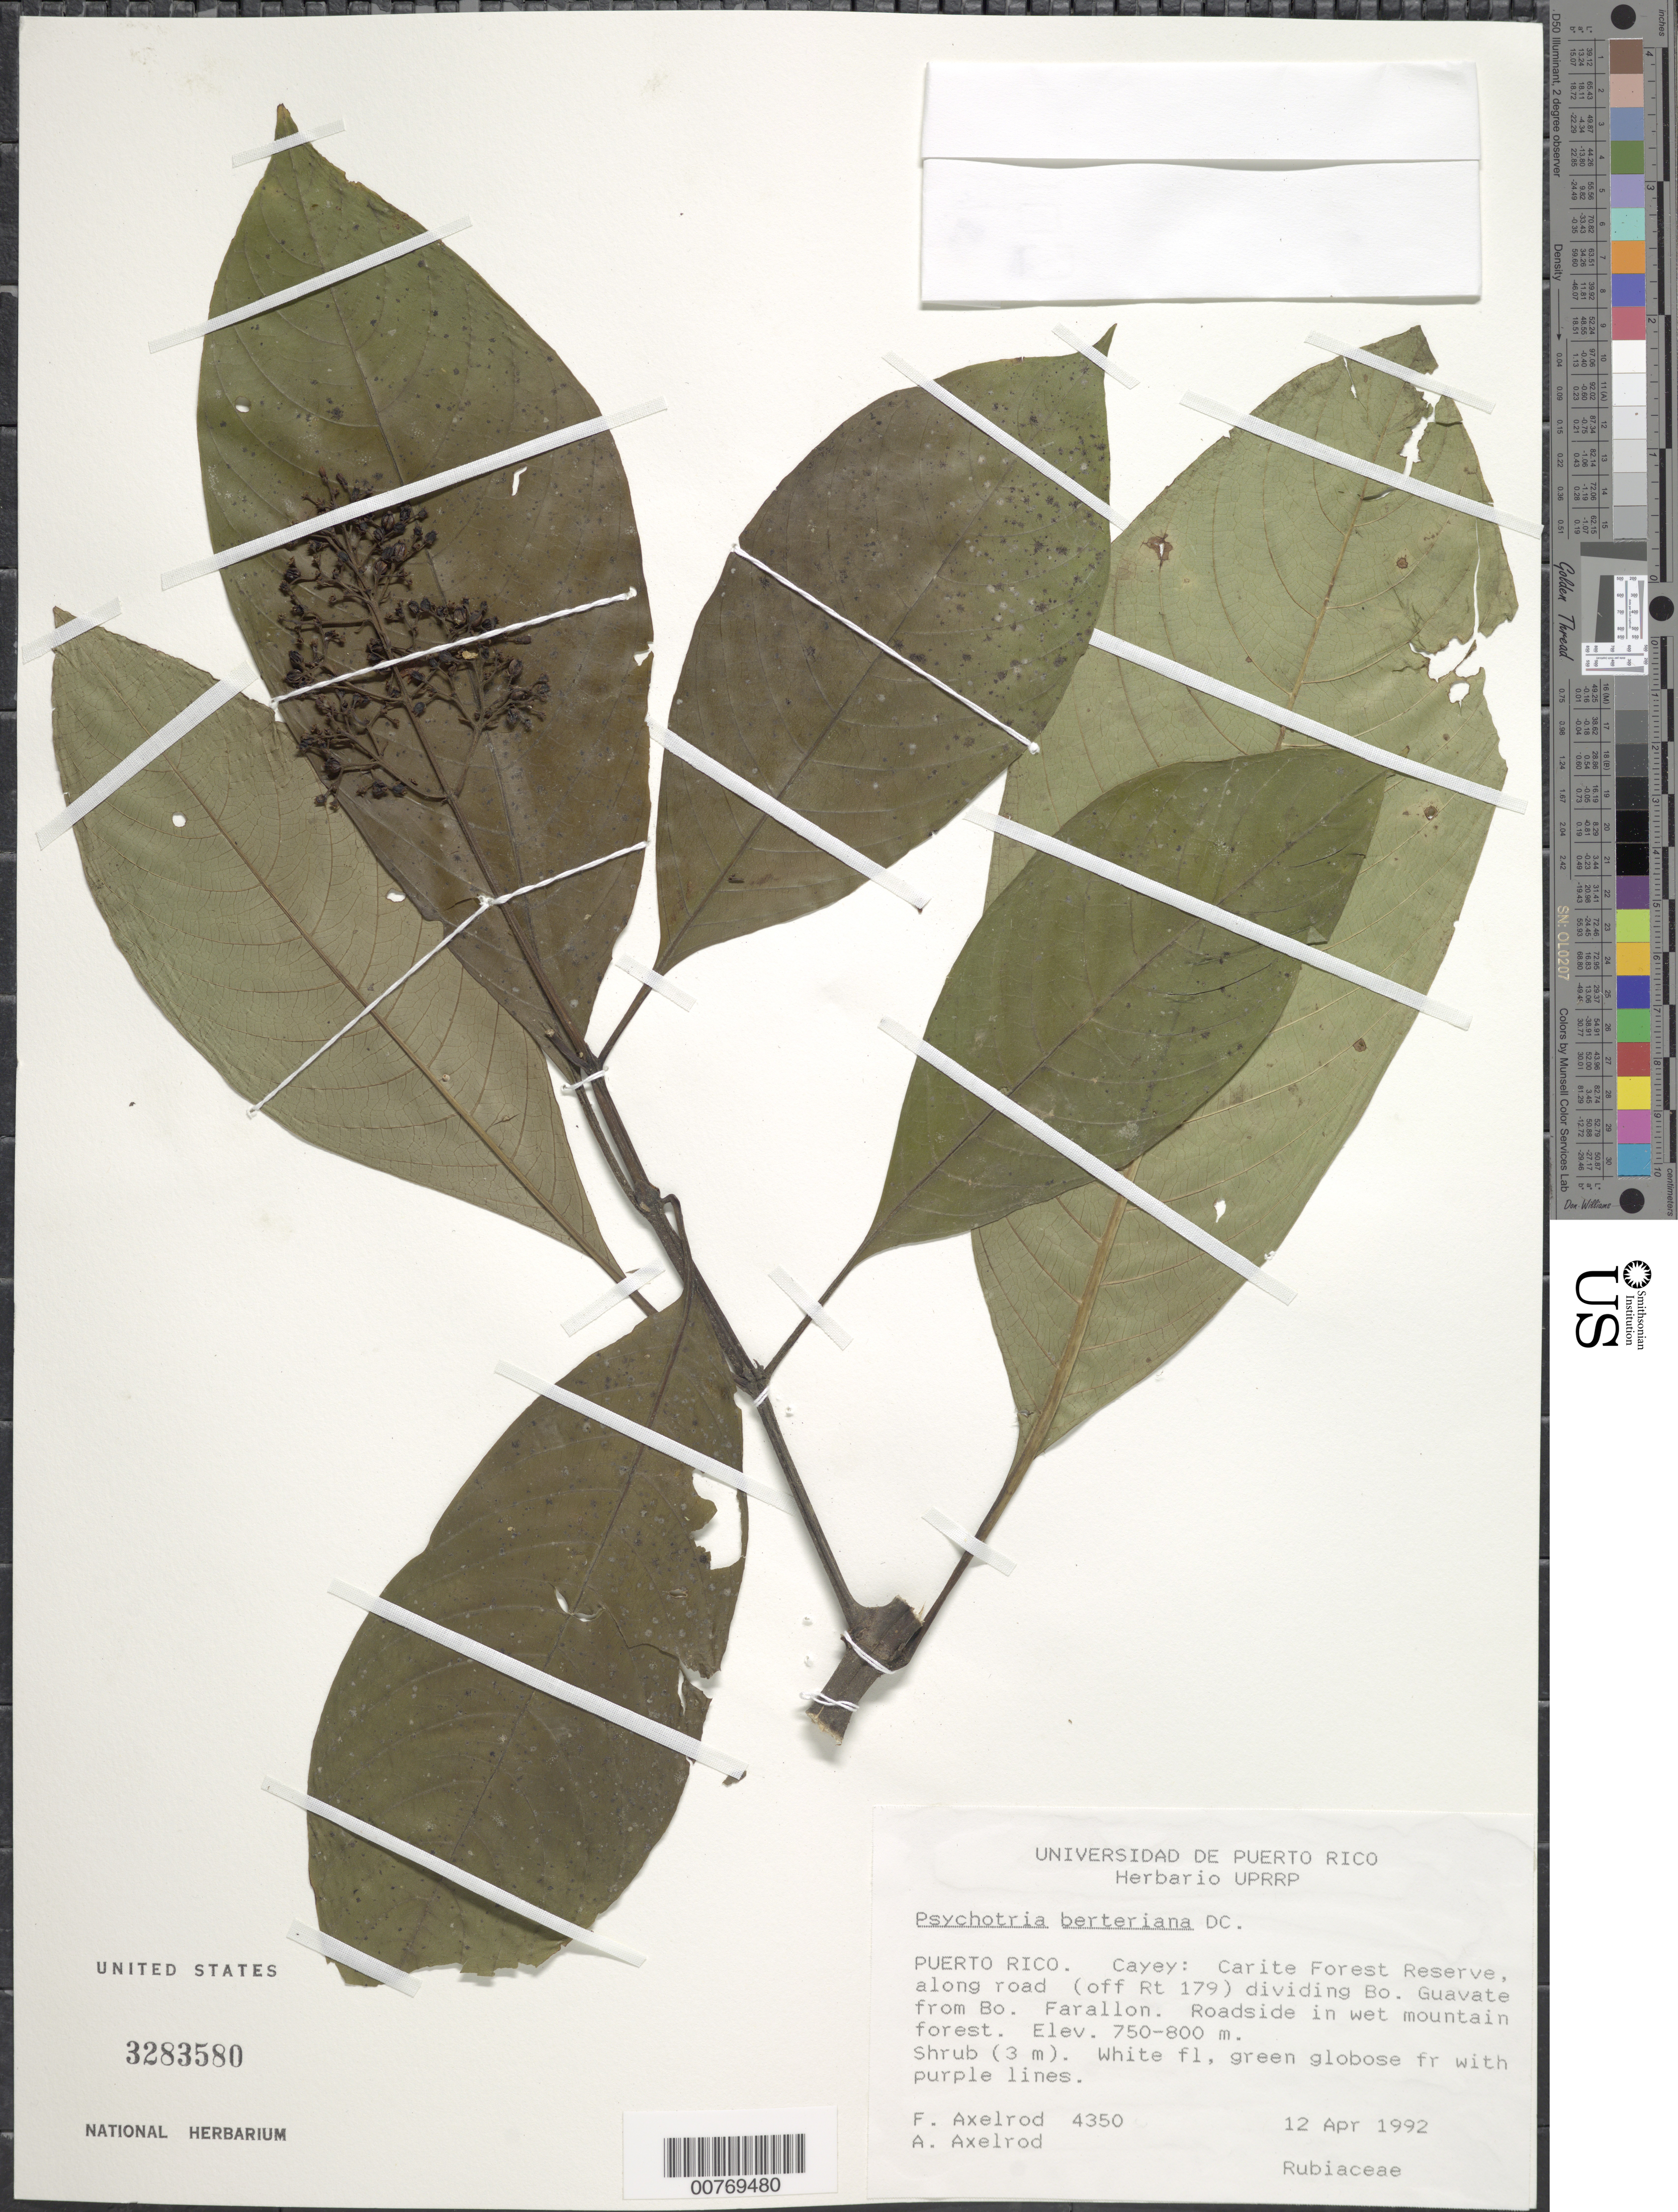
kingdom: Plantae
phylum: Tracheophyta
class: Magnoliopsida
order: Gentianales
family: Rubiaceae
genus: Psychotria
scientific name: Psychotria berteroana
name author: DC.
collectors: F. S. Axelrod & A. Axelrod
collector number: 4350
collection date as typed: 12 Apr 1992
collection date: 1992-04-12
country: Puerto Rico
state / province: Cayey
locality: Cayey: Carite Forest Reserve, along road (off Rt 179) dividing Bo. Guavate from Bo. Farallon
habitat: Roadside in wet mountain forest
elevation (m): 750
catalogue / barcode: US 3283580